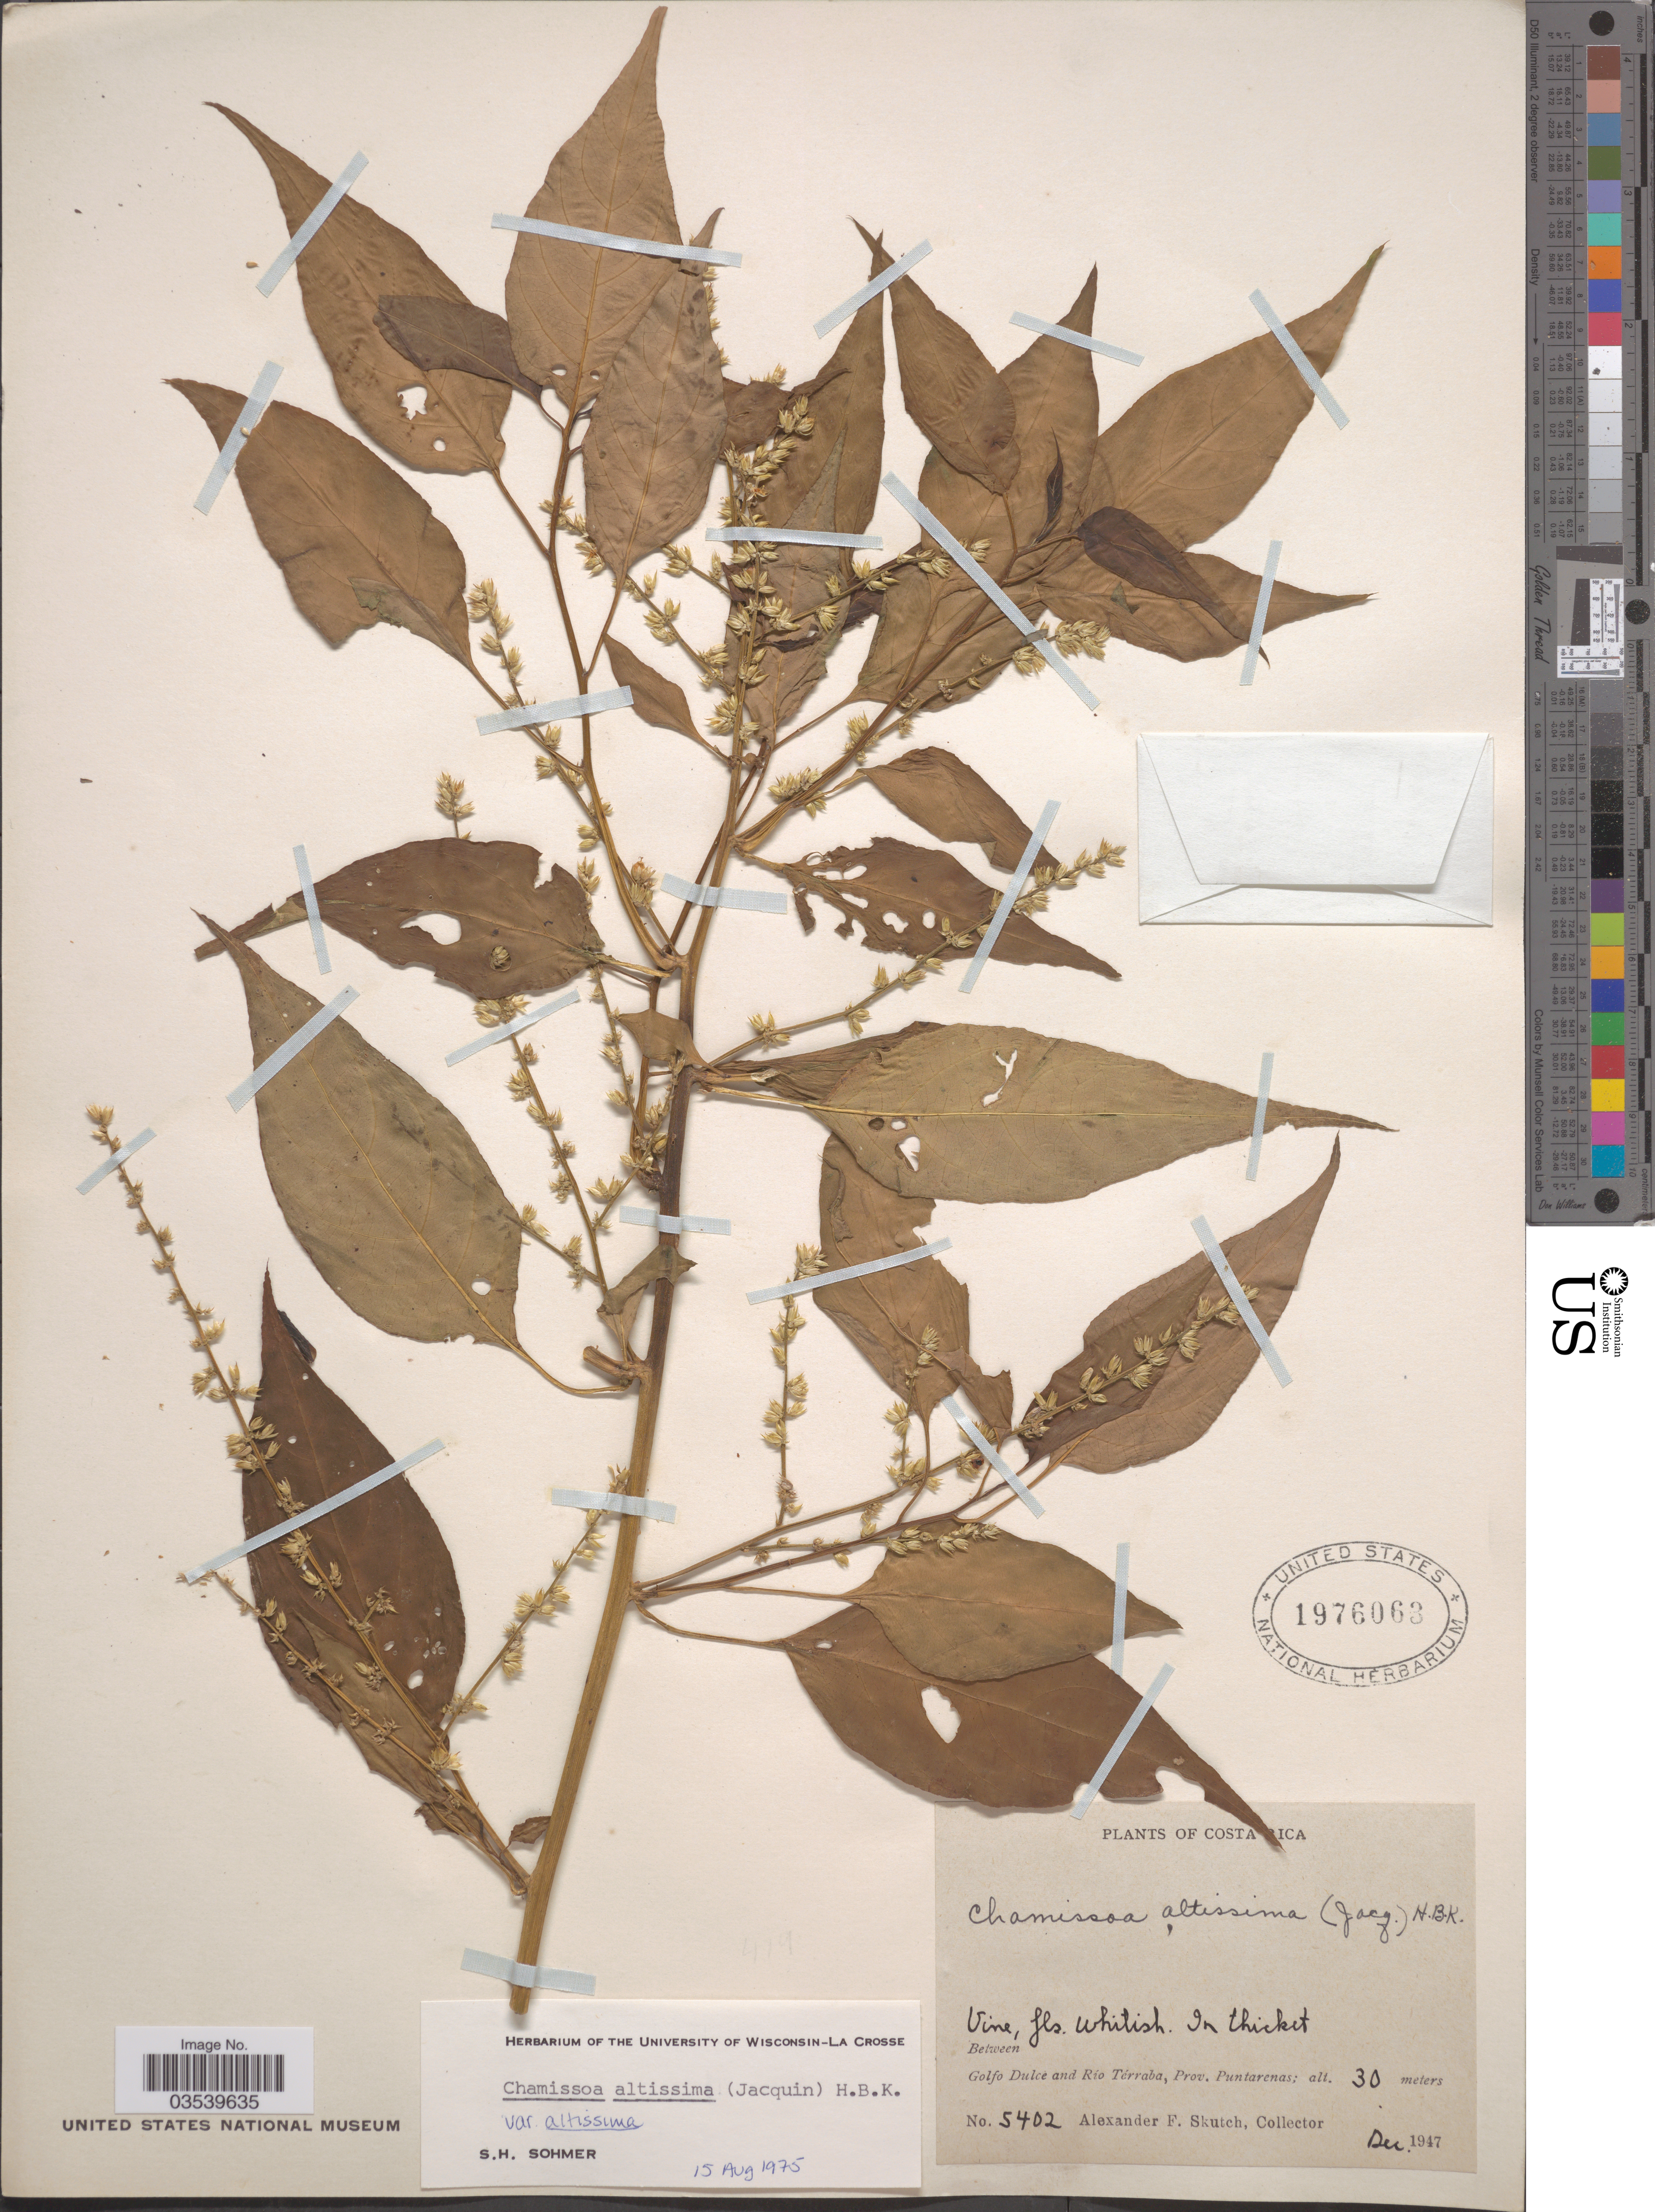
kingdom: Plantae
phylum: Tracheophyta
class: Magnoliopsida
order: Caryophyllales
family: Amaranthaceae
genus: Chamissoa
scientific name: Chamissoa altissima var. altissima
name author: (Jacq.) Kunth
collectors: A. F. Skutch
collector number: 5402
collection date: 1947-12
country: Costa Rica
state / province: Puntarenas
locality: Between Golfo Dulce and Río Térraba.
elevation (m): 30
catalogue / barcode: US 1976063